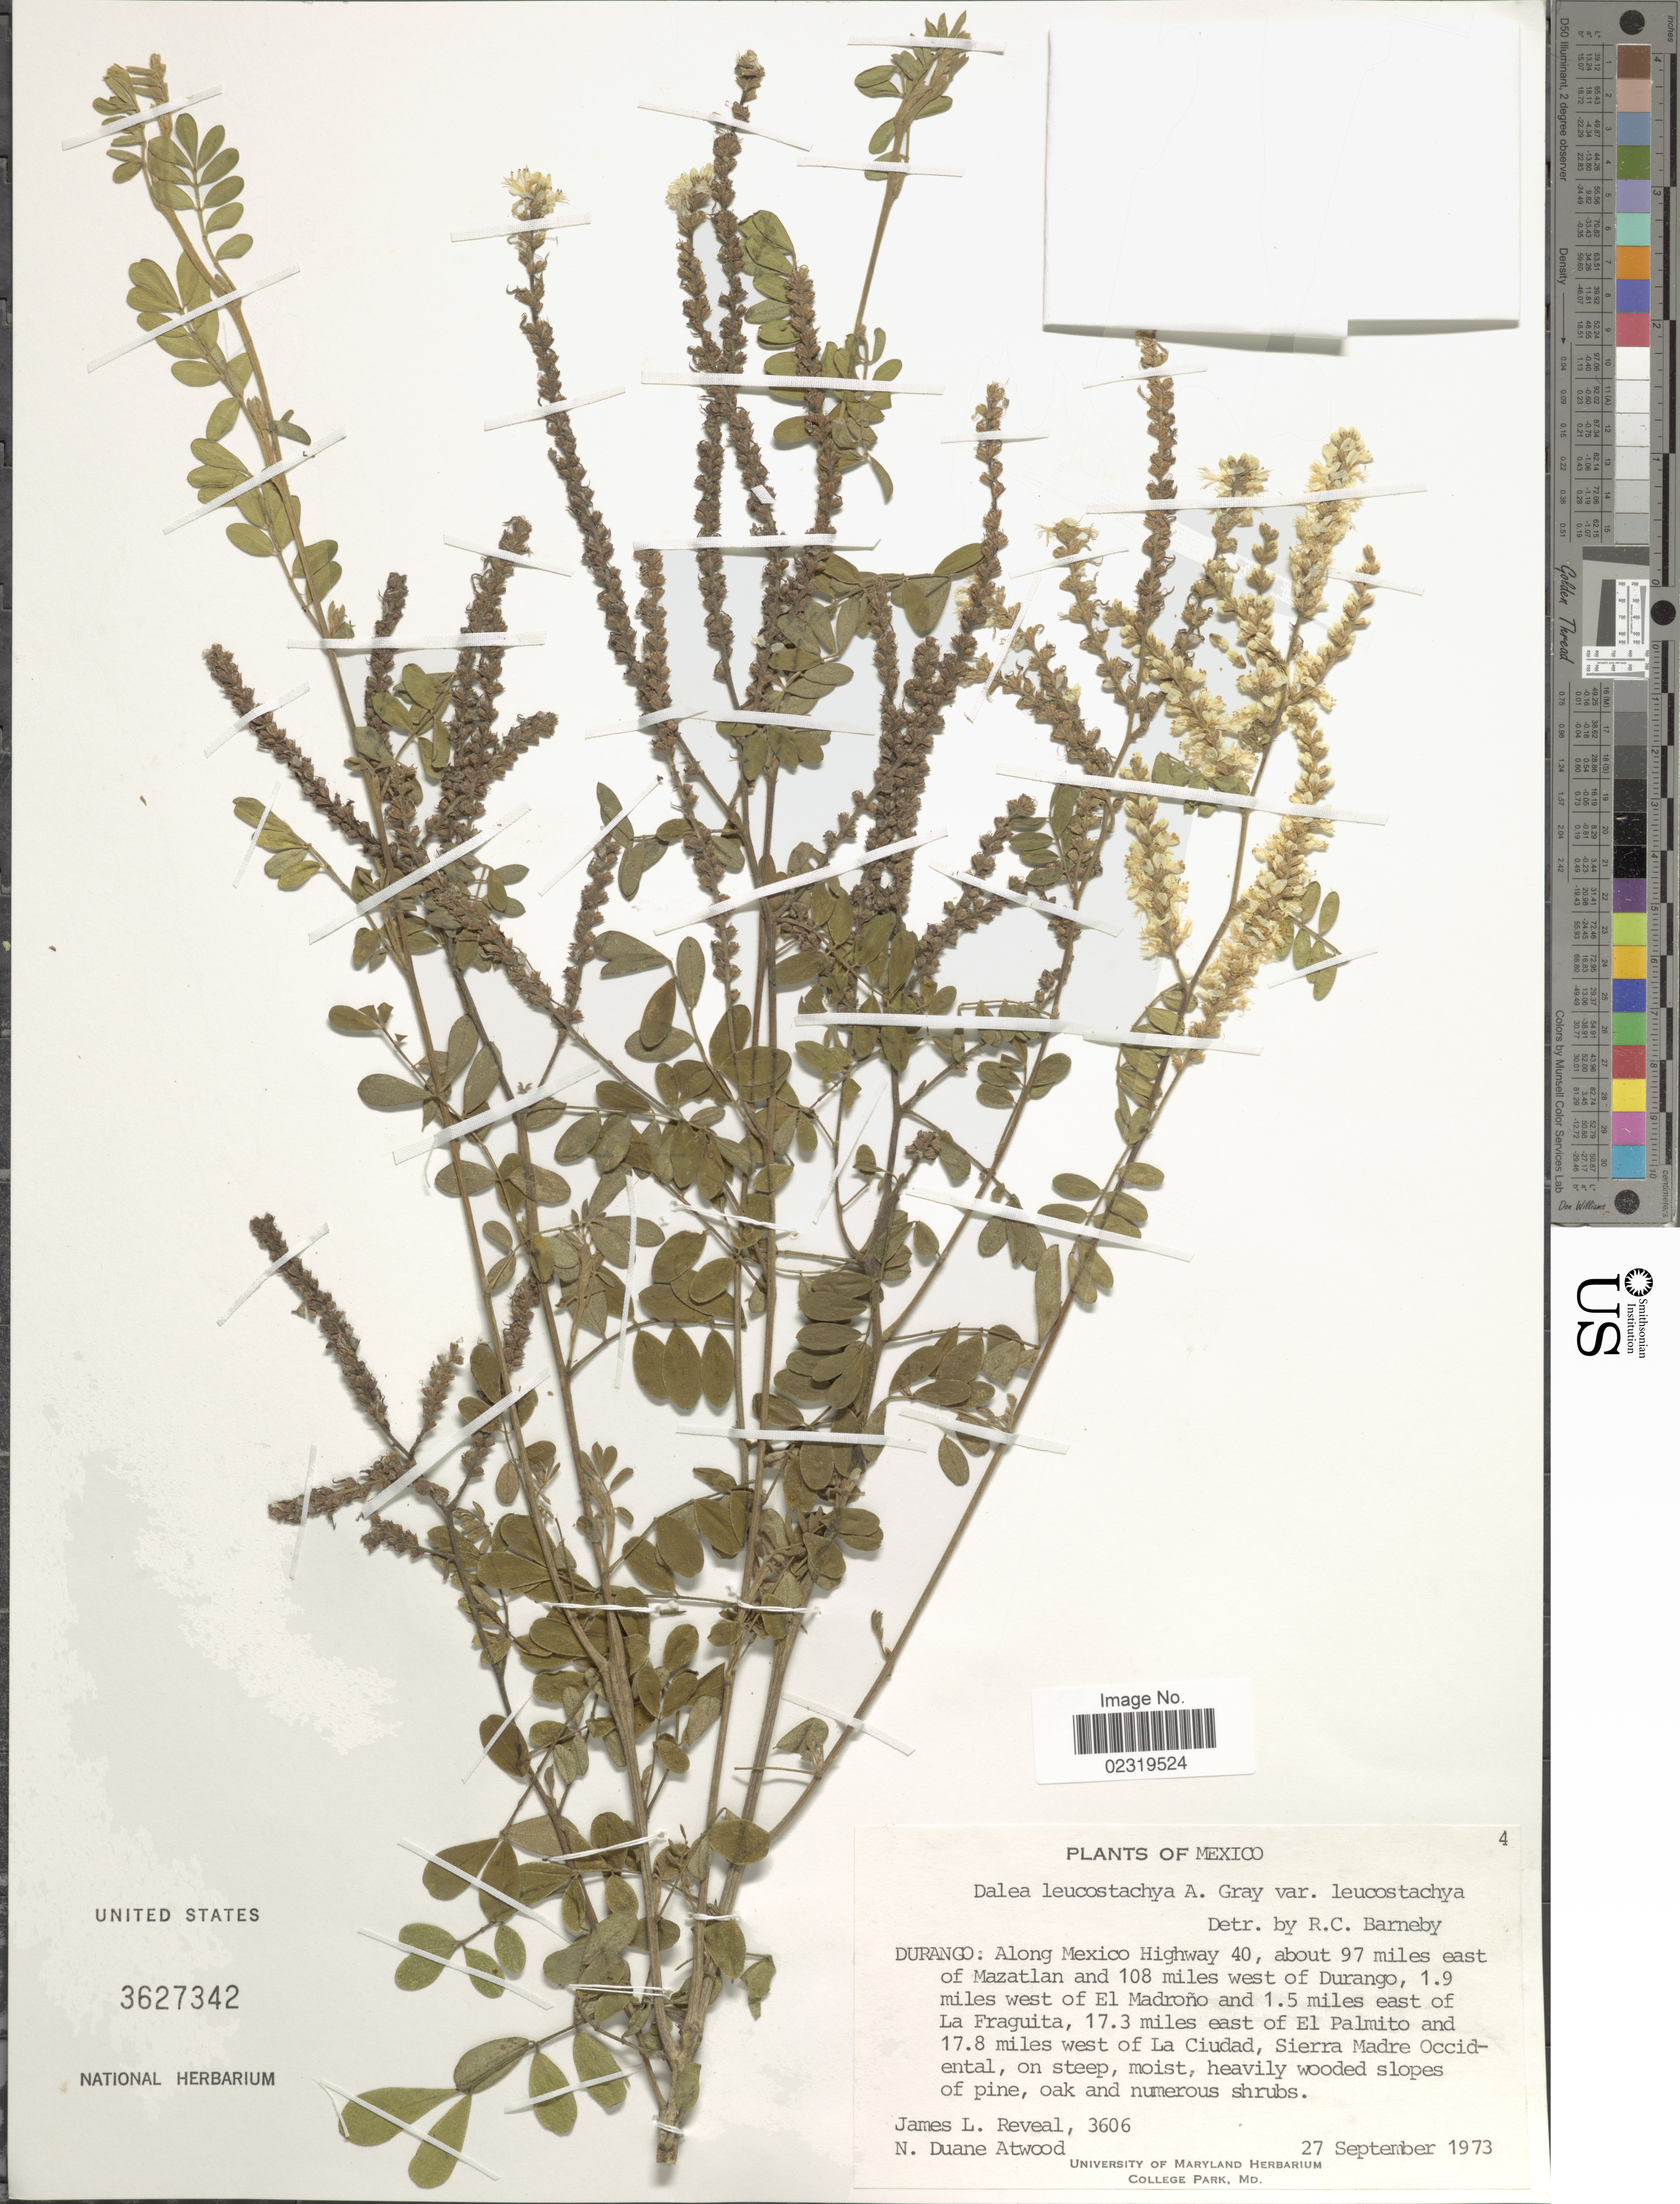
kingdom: Plantae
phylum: Tracheophyta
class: Magnoliopsida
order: Fabales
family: Fabaceae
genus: Dalea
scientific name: Dalea leucostachya var. leucostachya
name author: A. Gray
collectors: J. L. Reveal & N. Atwood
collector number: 3606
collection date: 1973-09-27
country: Mexico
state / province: Durango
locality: Along Mexico Highway 40, about 97 miles east of Mazatlan and 108 miles west of Durango, 1.9 miles west of El Madroño and 1.5 miles east of La Fraguita, 17.3 miles east of El Palmito and 17.8 miles west of La Ciudad, Sierra Madre Occidental, on steep, moist wooded slopes of pine, oak and numerous shrubs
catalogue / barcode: US 3627342